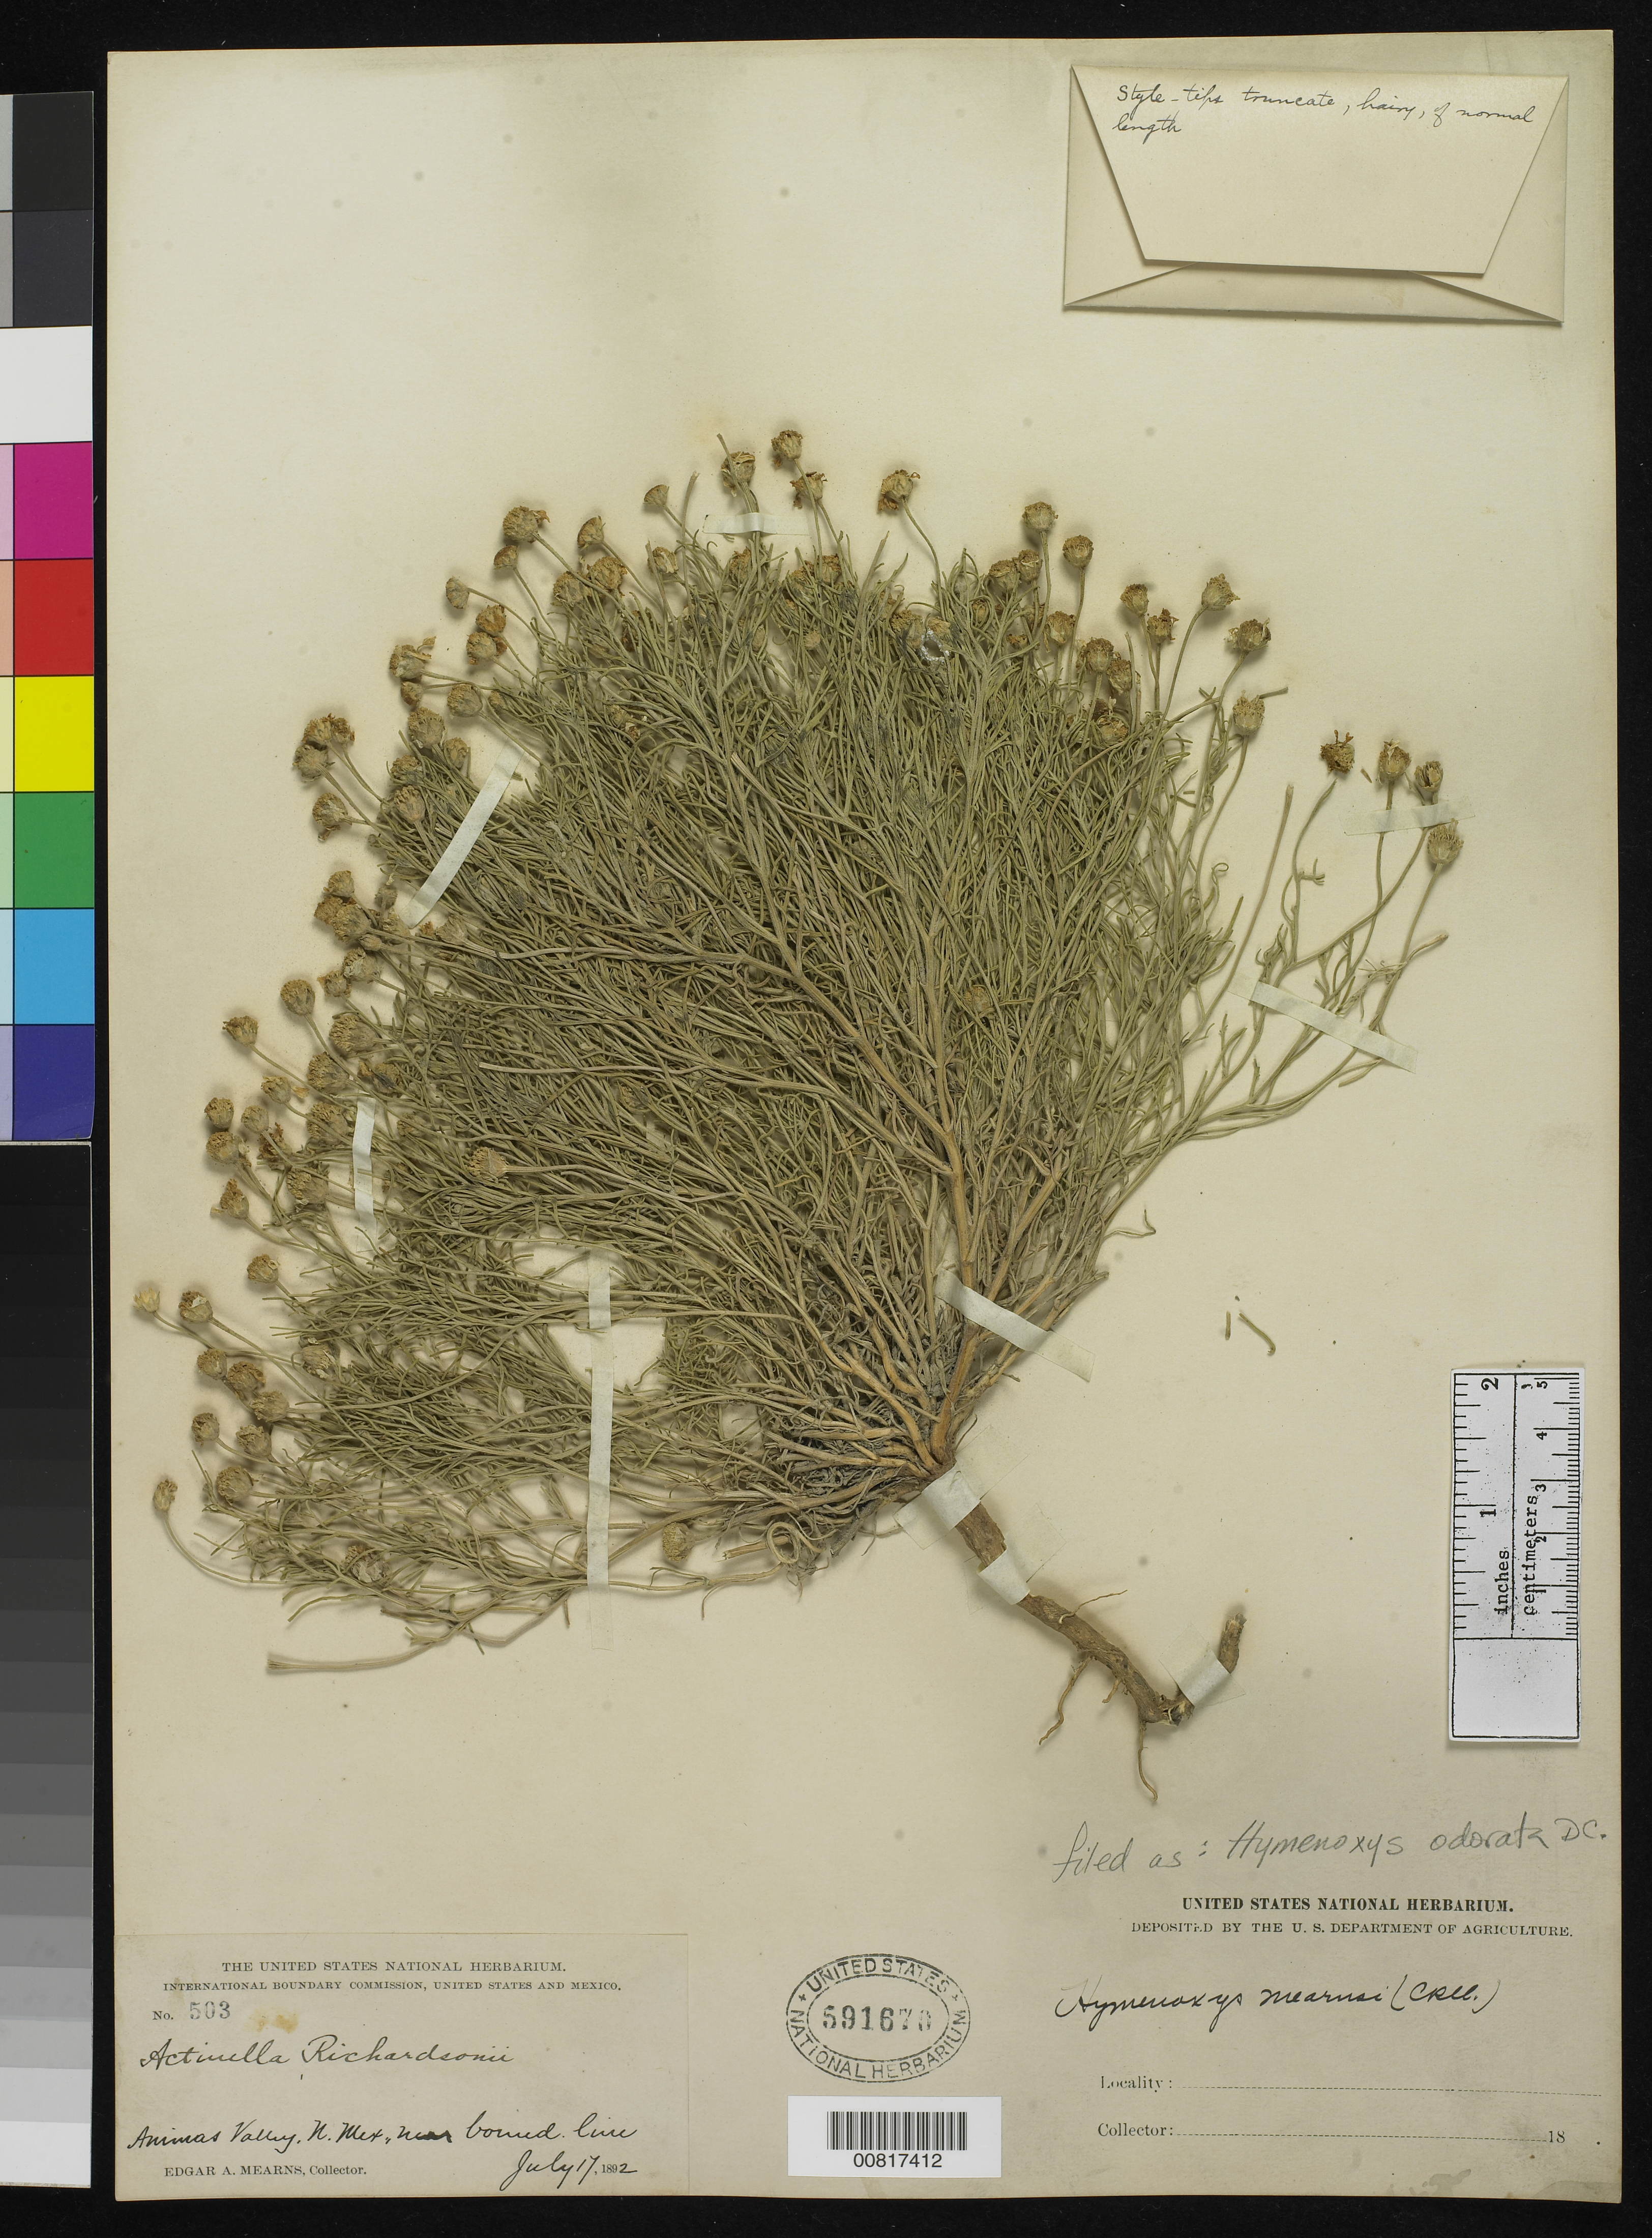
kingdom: Plantae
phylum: Tracheophyta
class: Magnoliopsida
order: Asterales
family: Asteraceae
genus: Hymenoxys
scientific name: Hymenoxys odorata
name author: DC.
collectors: E. A. Mearns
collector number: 503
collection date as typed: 17 Jul 1892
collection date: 1892-07-17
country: United States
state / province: New Mexico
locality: Animas Valley, New Mexico, near boundary line.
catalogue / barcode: US 561670